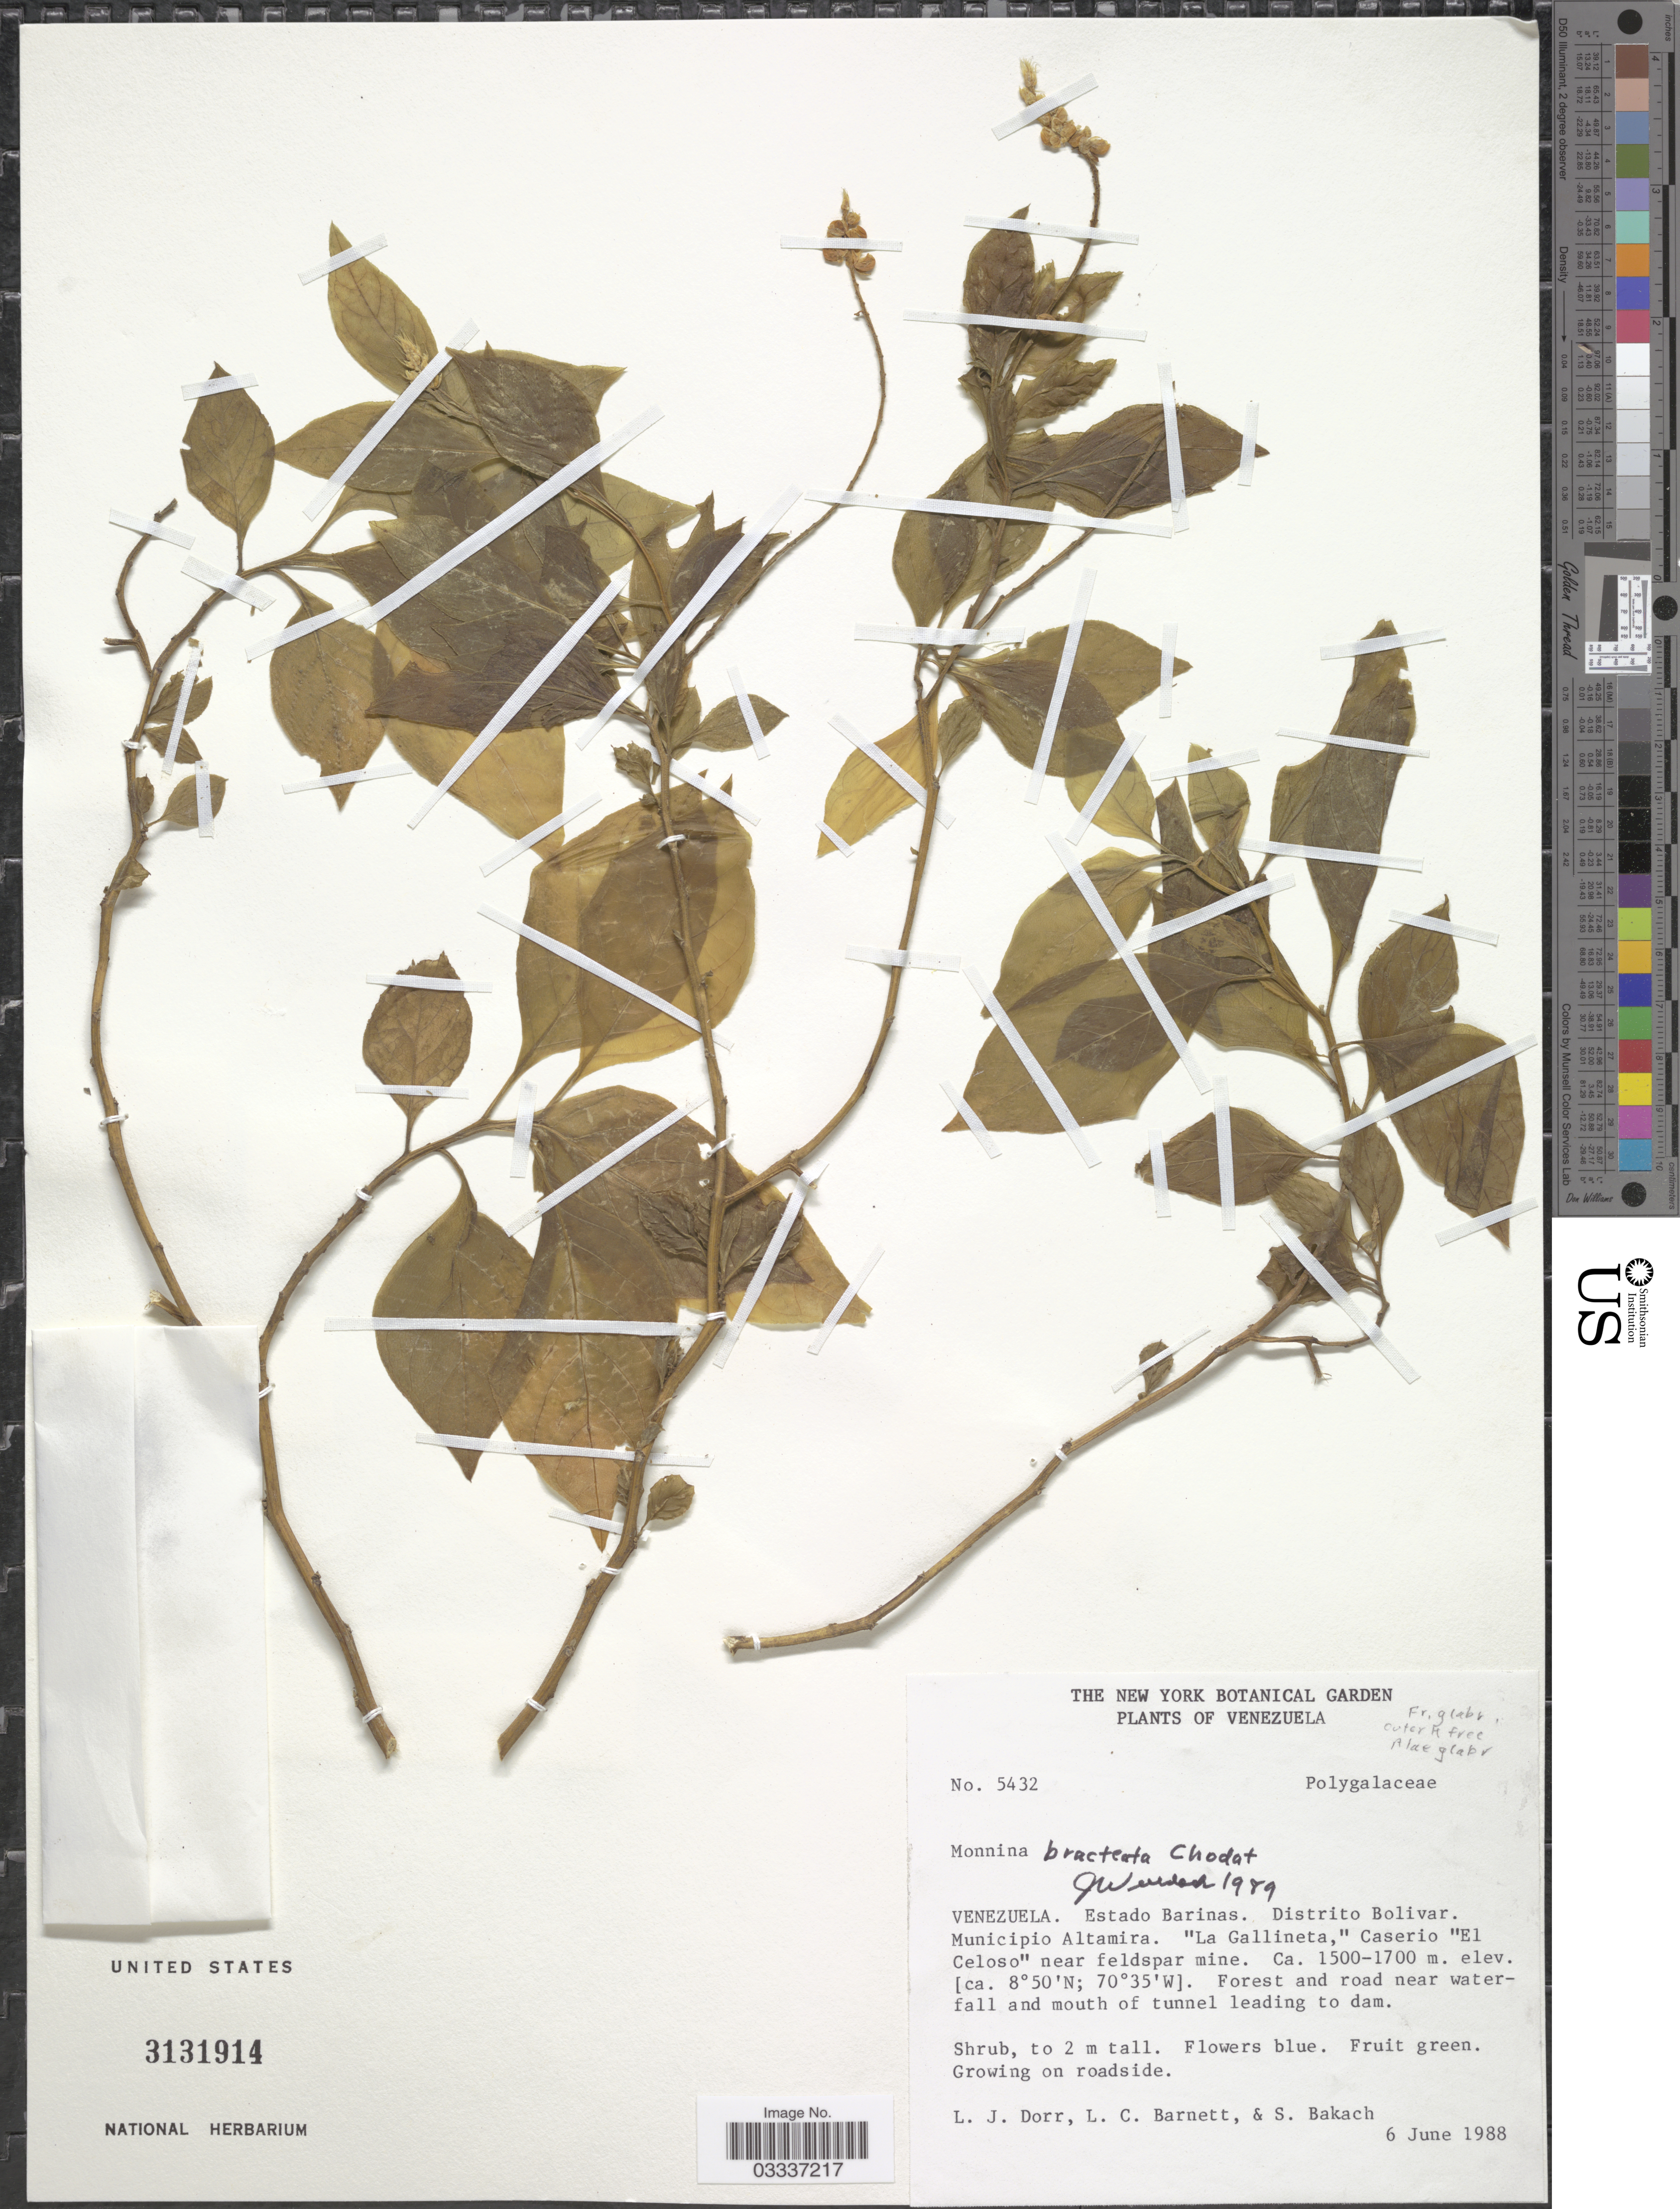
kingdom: Plantae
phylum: Tracheophyta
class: Magnoliopsida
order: Fabales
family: Polygalaceae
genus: Monnina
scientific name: Monnina bracteata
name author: Chodat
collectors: L. J. Dorr, L. C. Barnett & S. Bakach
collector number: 5432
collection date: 1988-06-06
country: Venezuela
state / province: Barinas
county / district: Bolívar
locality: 'La Gallineta,' Caserio 'El Celoso' near feldspar mine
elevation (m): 1500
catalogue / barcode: US 3131914